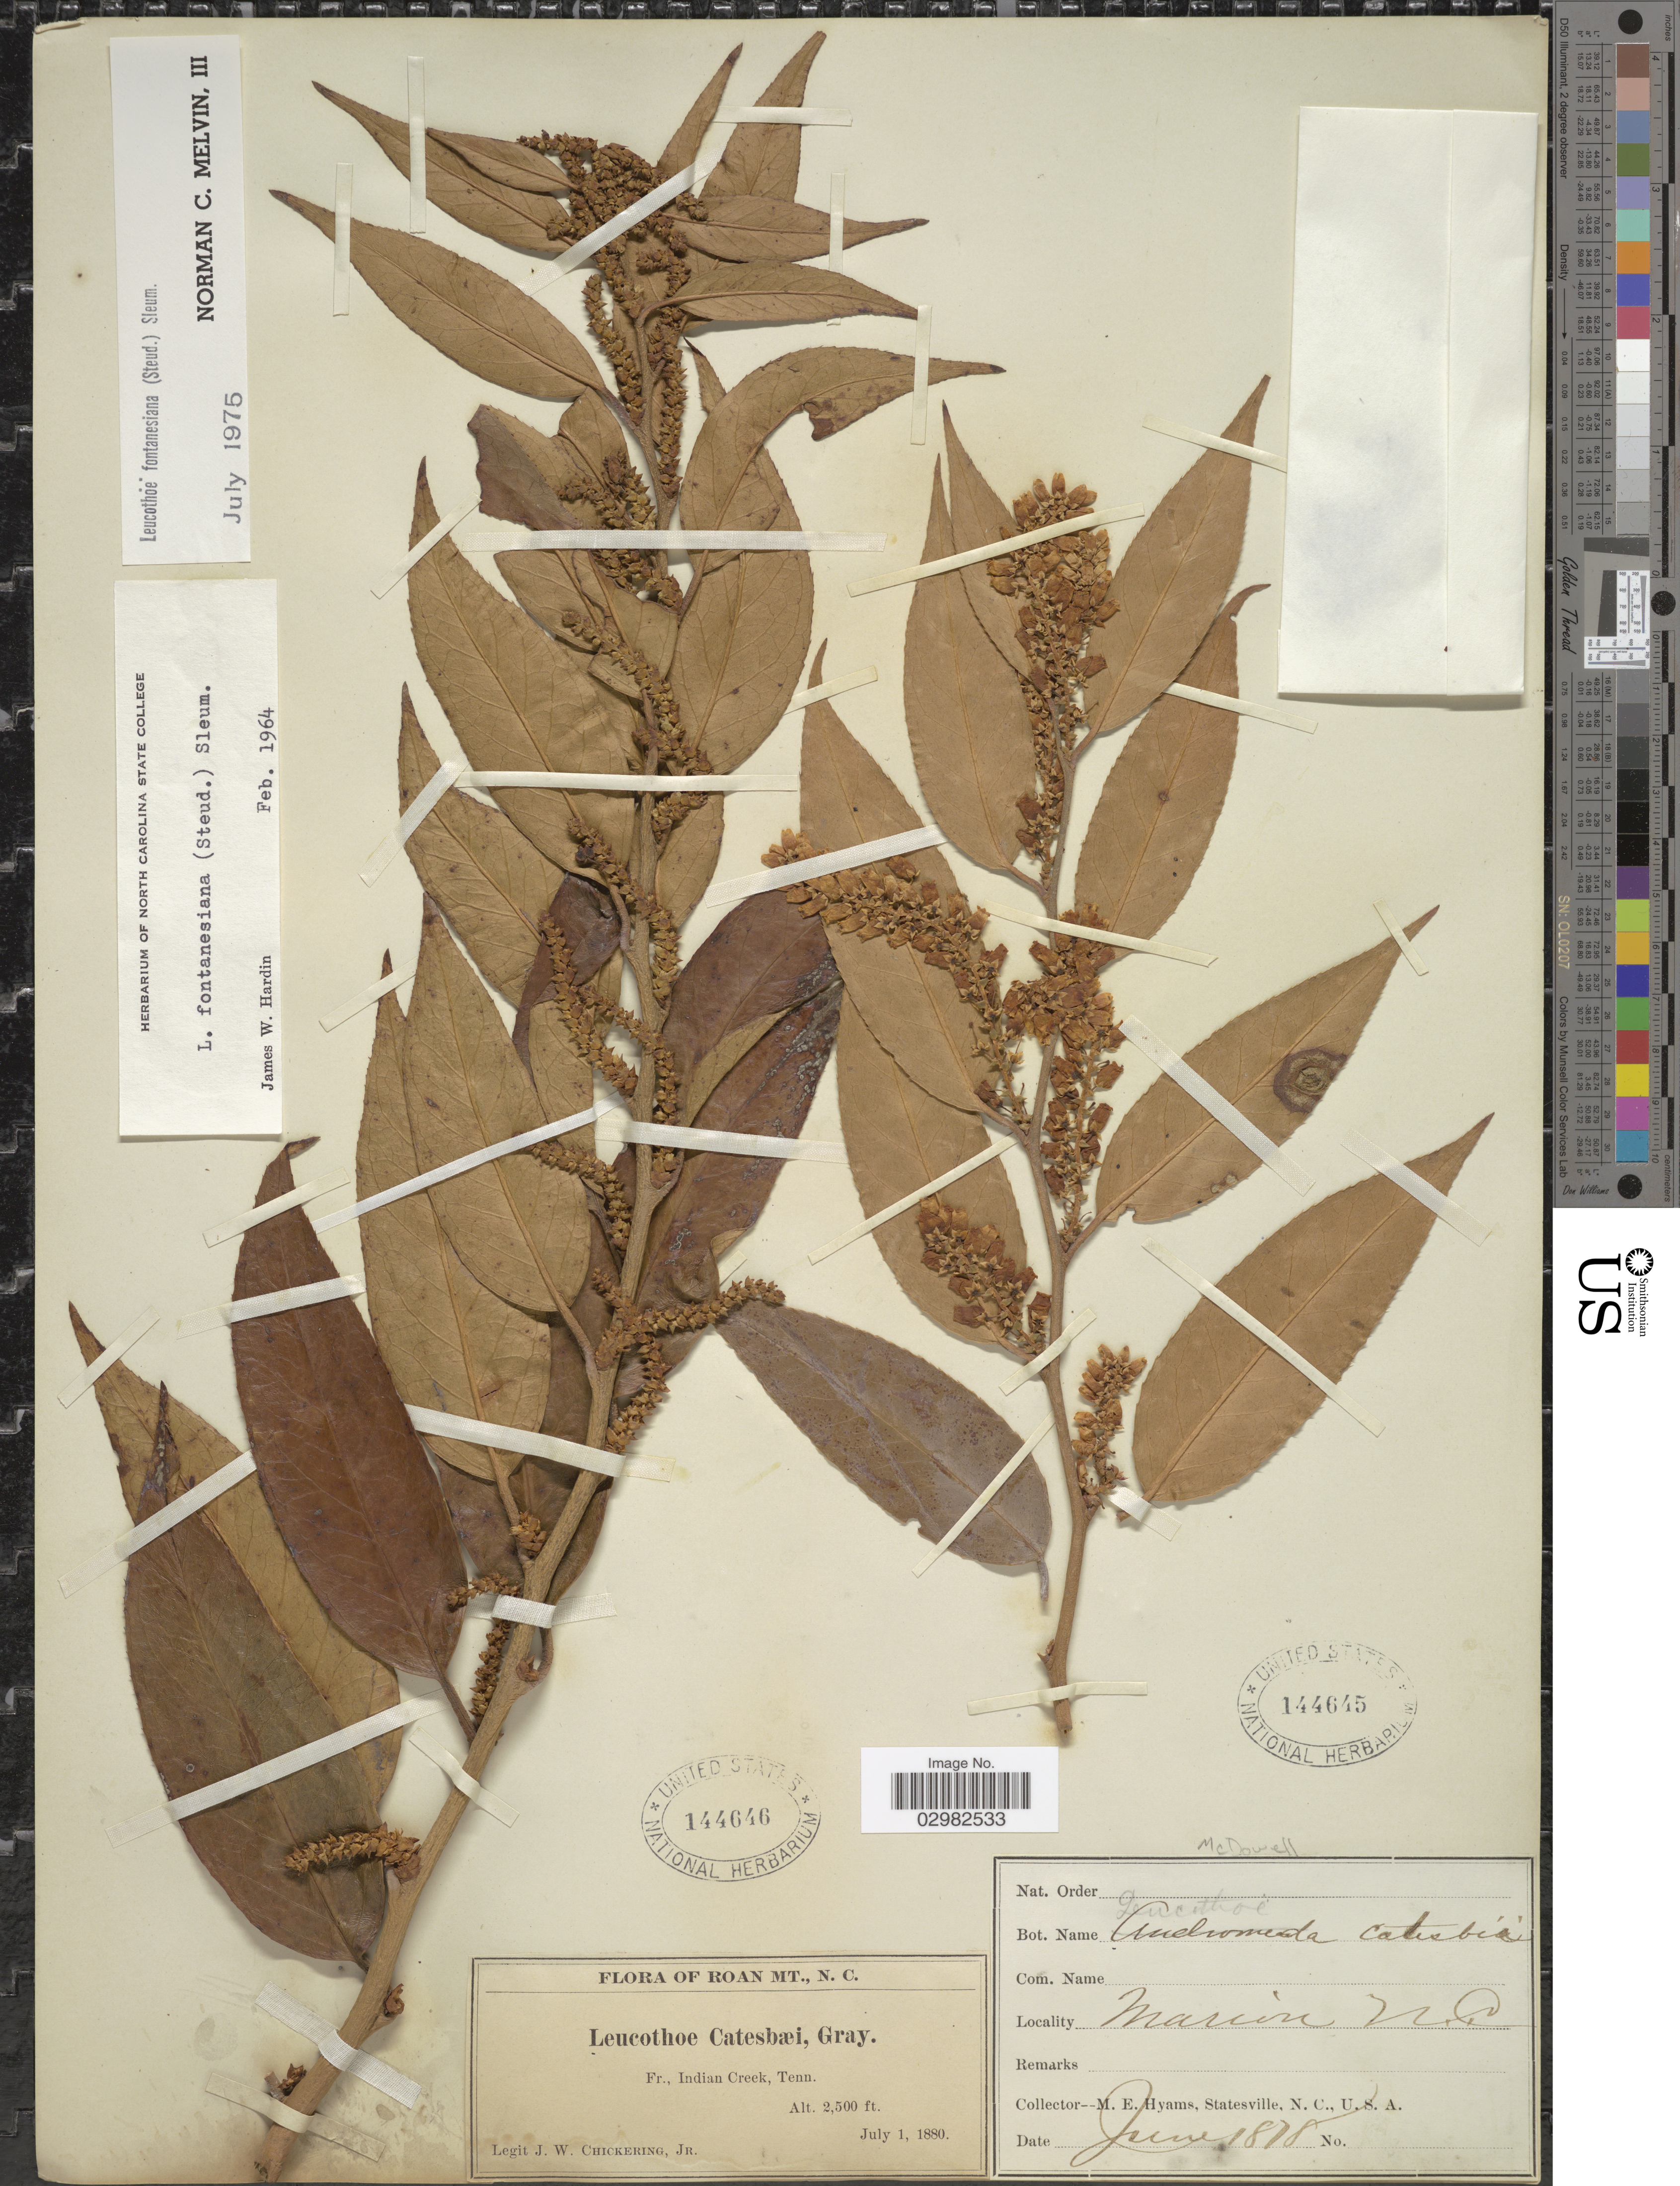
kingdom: Plantae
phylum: Tracheophyta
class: Magnoliopsida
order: Ericales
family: Ericaceae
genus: Leucothoe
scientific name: Leucothoë fontanesiana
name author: (Steud.) Sleumer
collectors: M. E. Hyams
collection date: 1878-06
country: United States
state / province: North Carolina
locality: Marion.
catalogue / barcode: US 144645-2